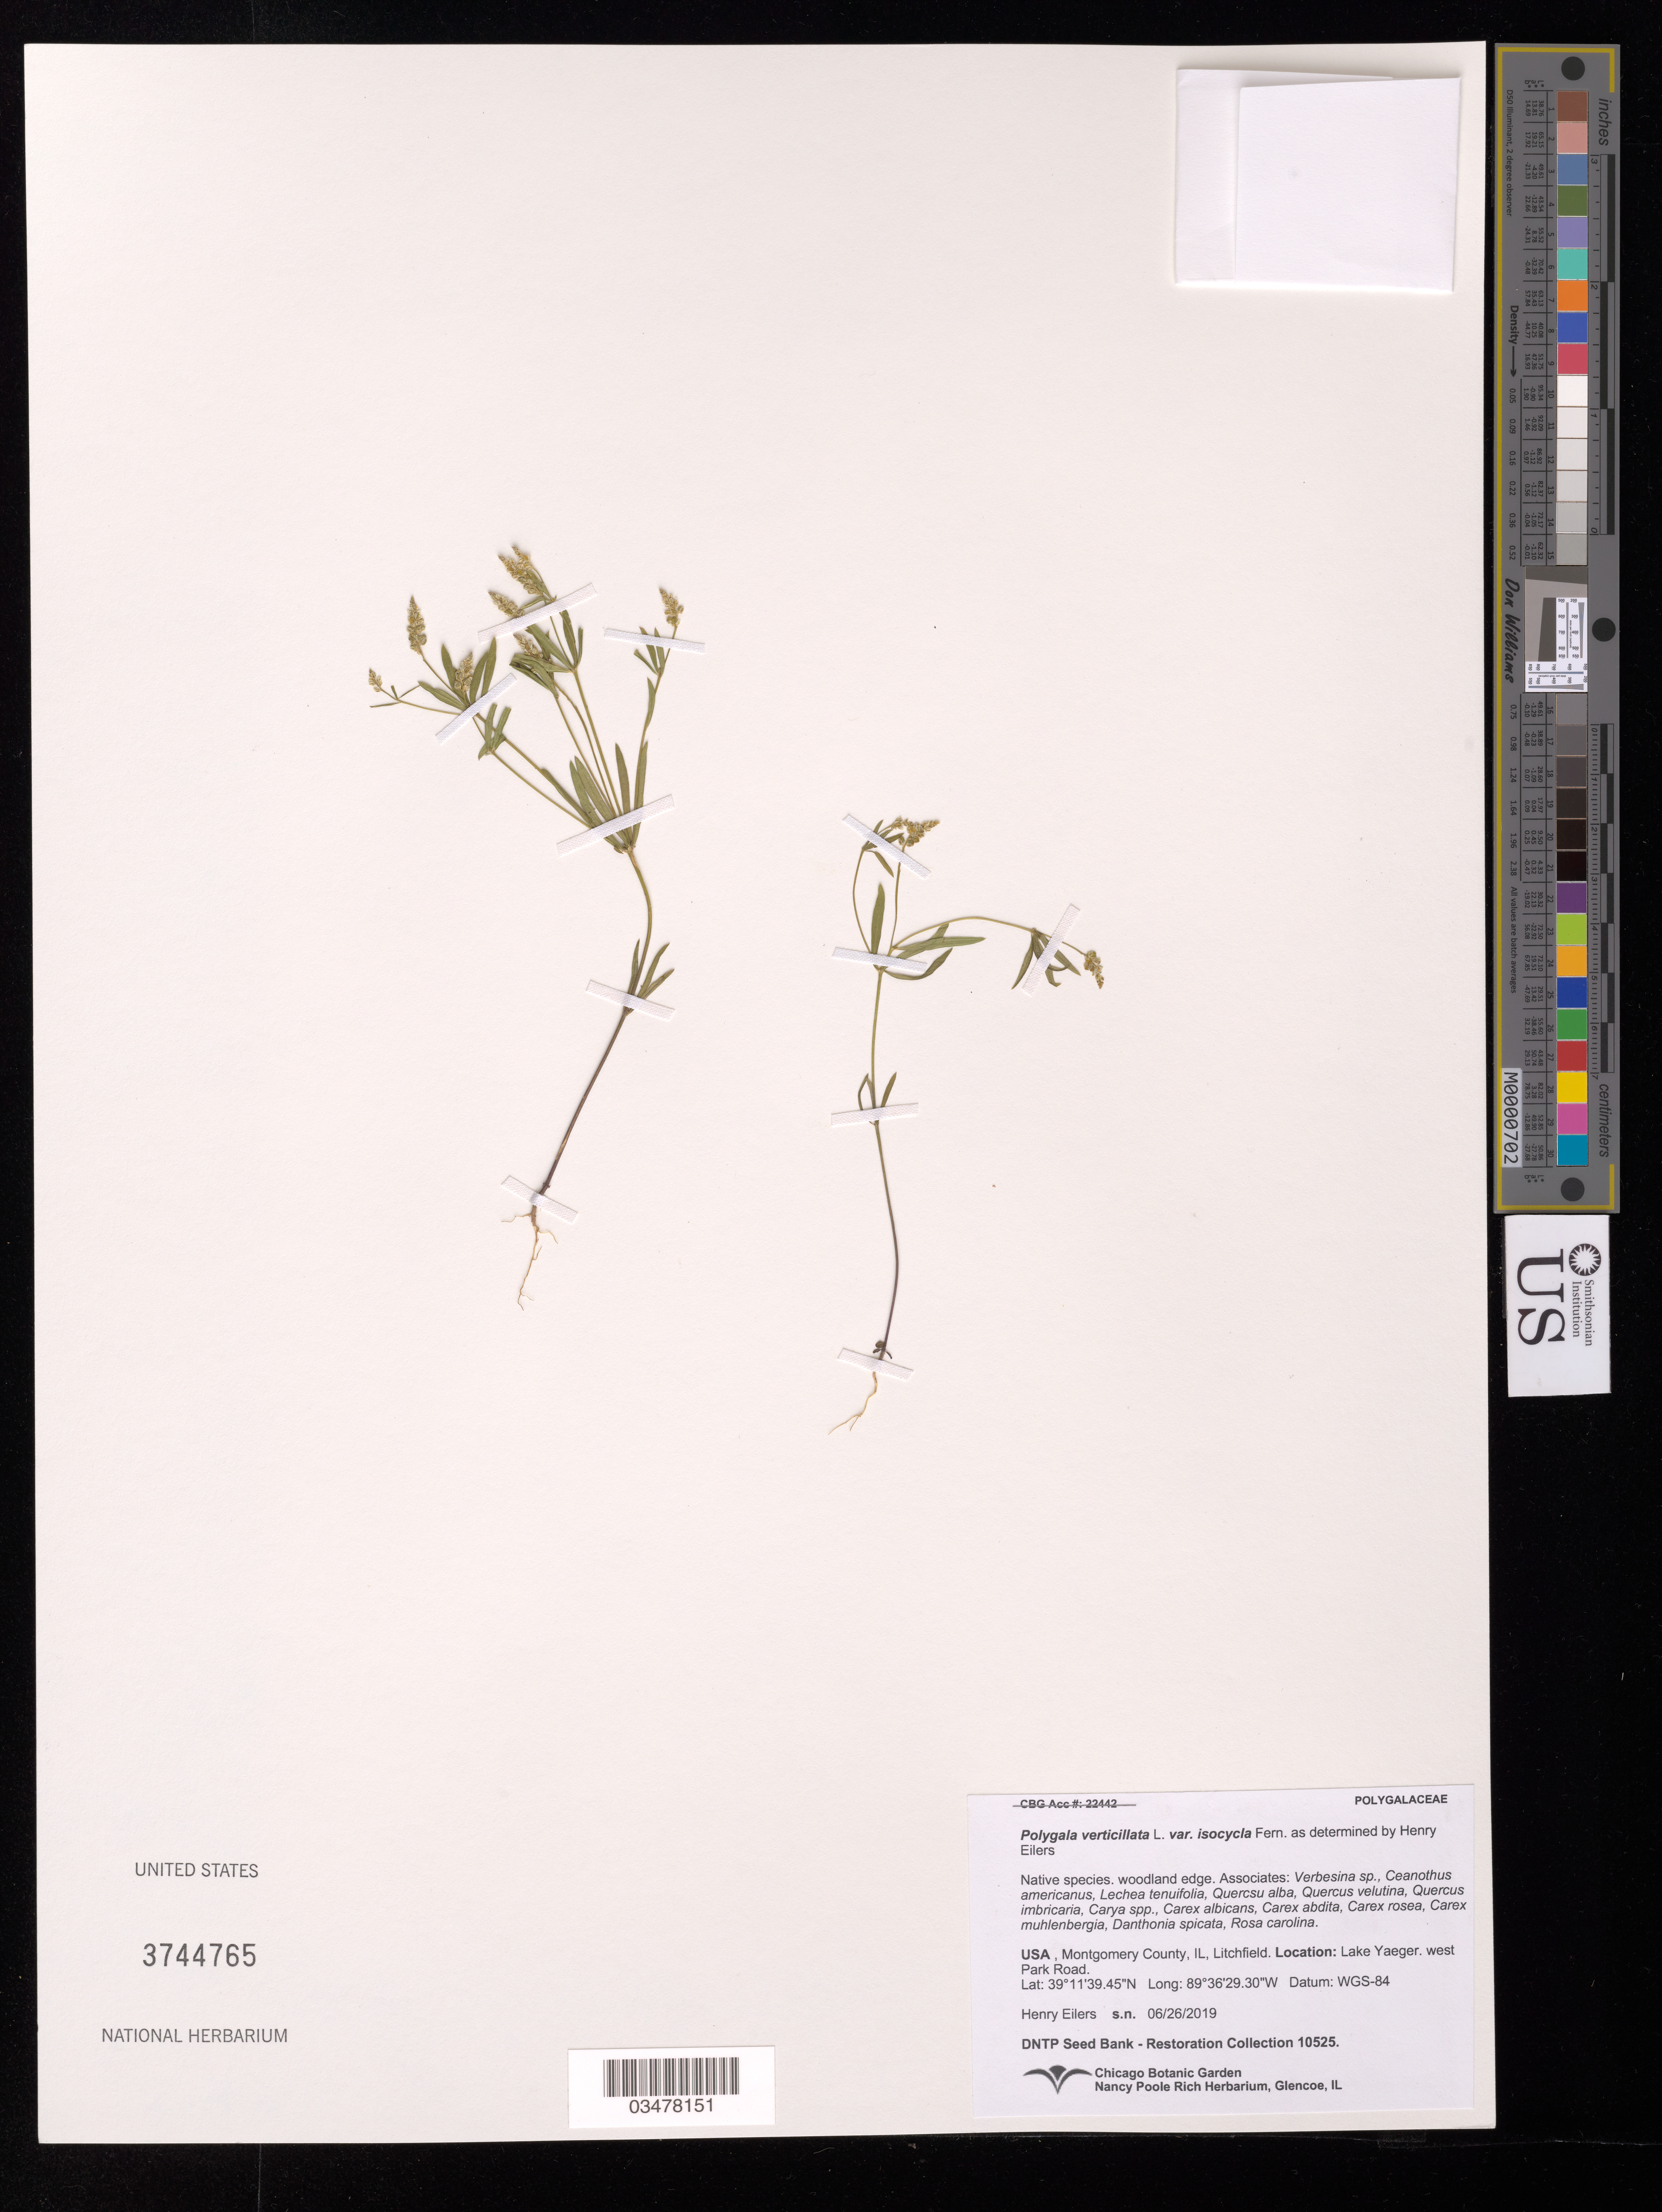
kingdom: Plantae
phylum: Tracheophyta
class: Magnoliopsida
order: Fabales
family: Polygalaceae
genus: Polygala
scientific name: Polygala verticillata var. isocycla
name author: Fernald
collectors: H. Eilers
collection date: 2019-06-26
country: United States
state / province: Illinois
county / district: Montgomery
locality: Litchfield. Yaeger Lake Trail, west Park road.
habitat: Woodland edge. With Verbesina sp., Quercus alba, Carya sp., Carex rosea, Rosa carolina, etc.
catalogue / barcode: US 3744765